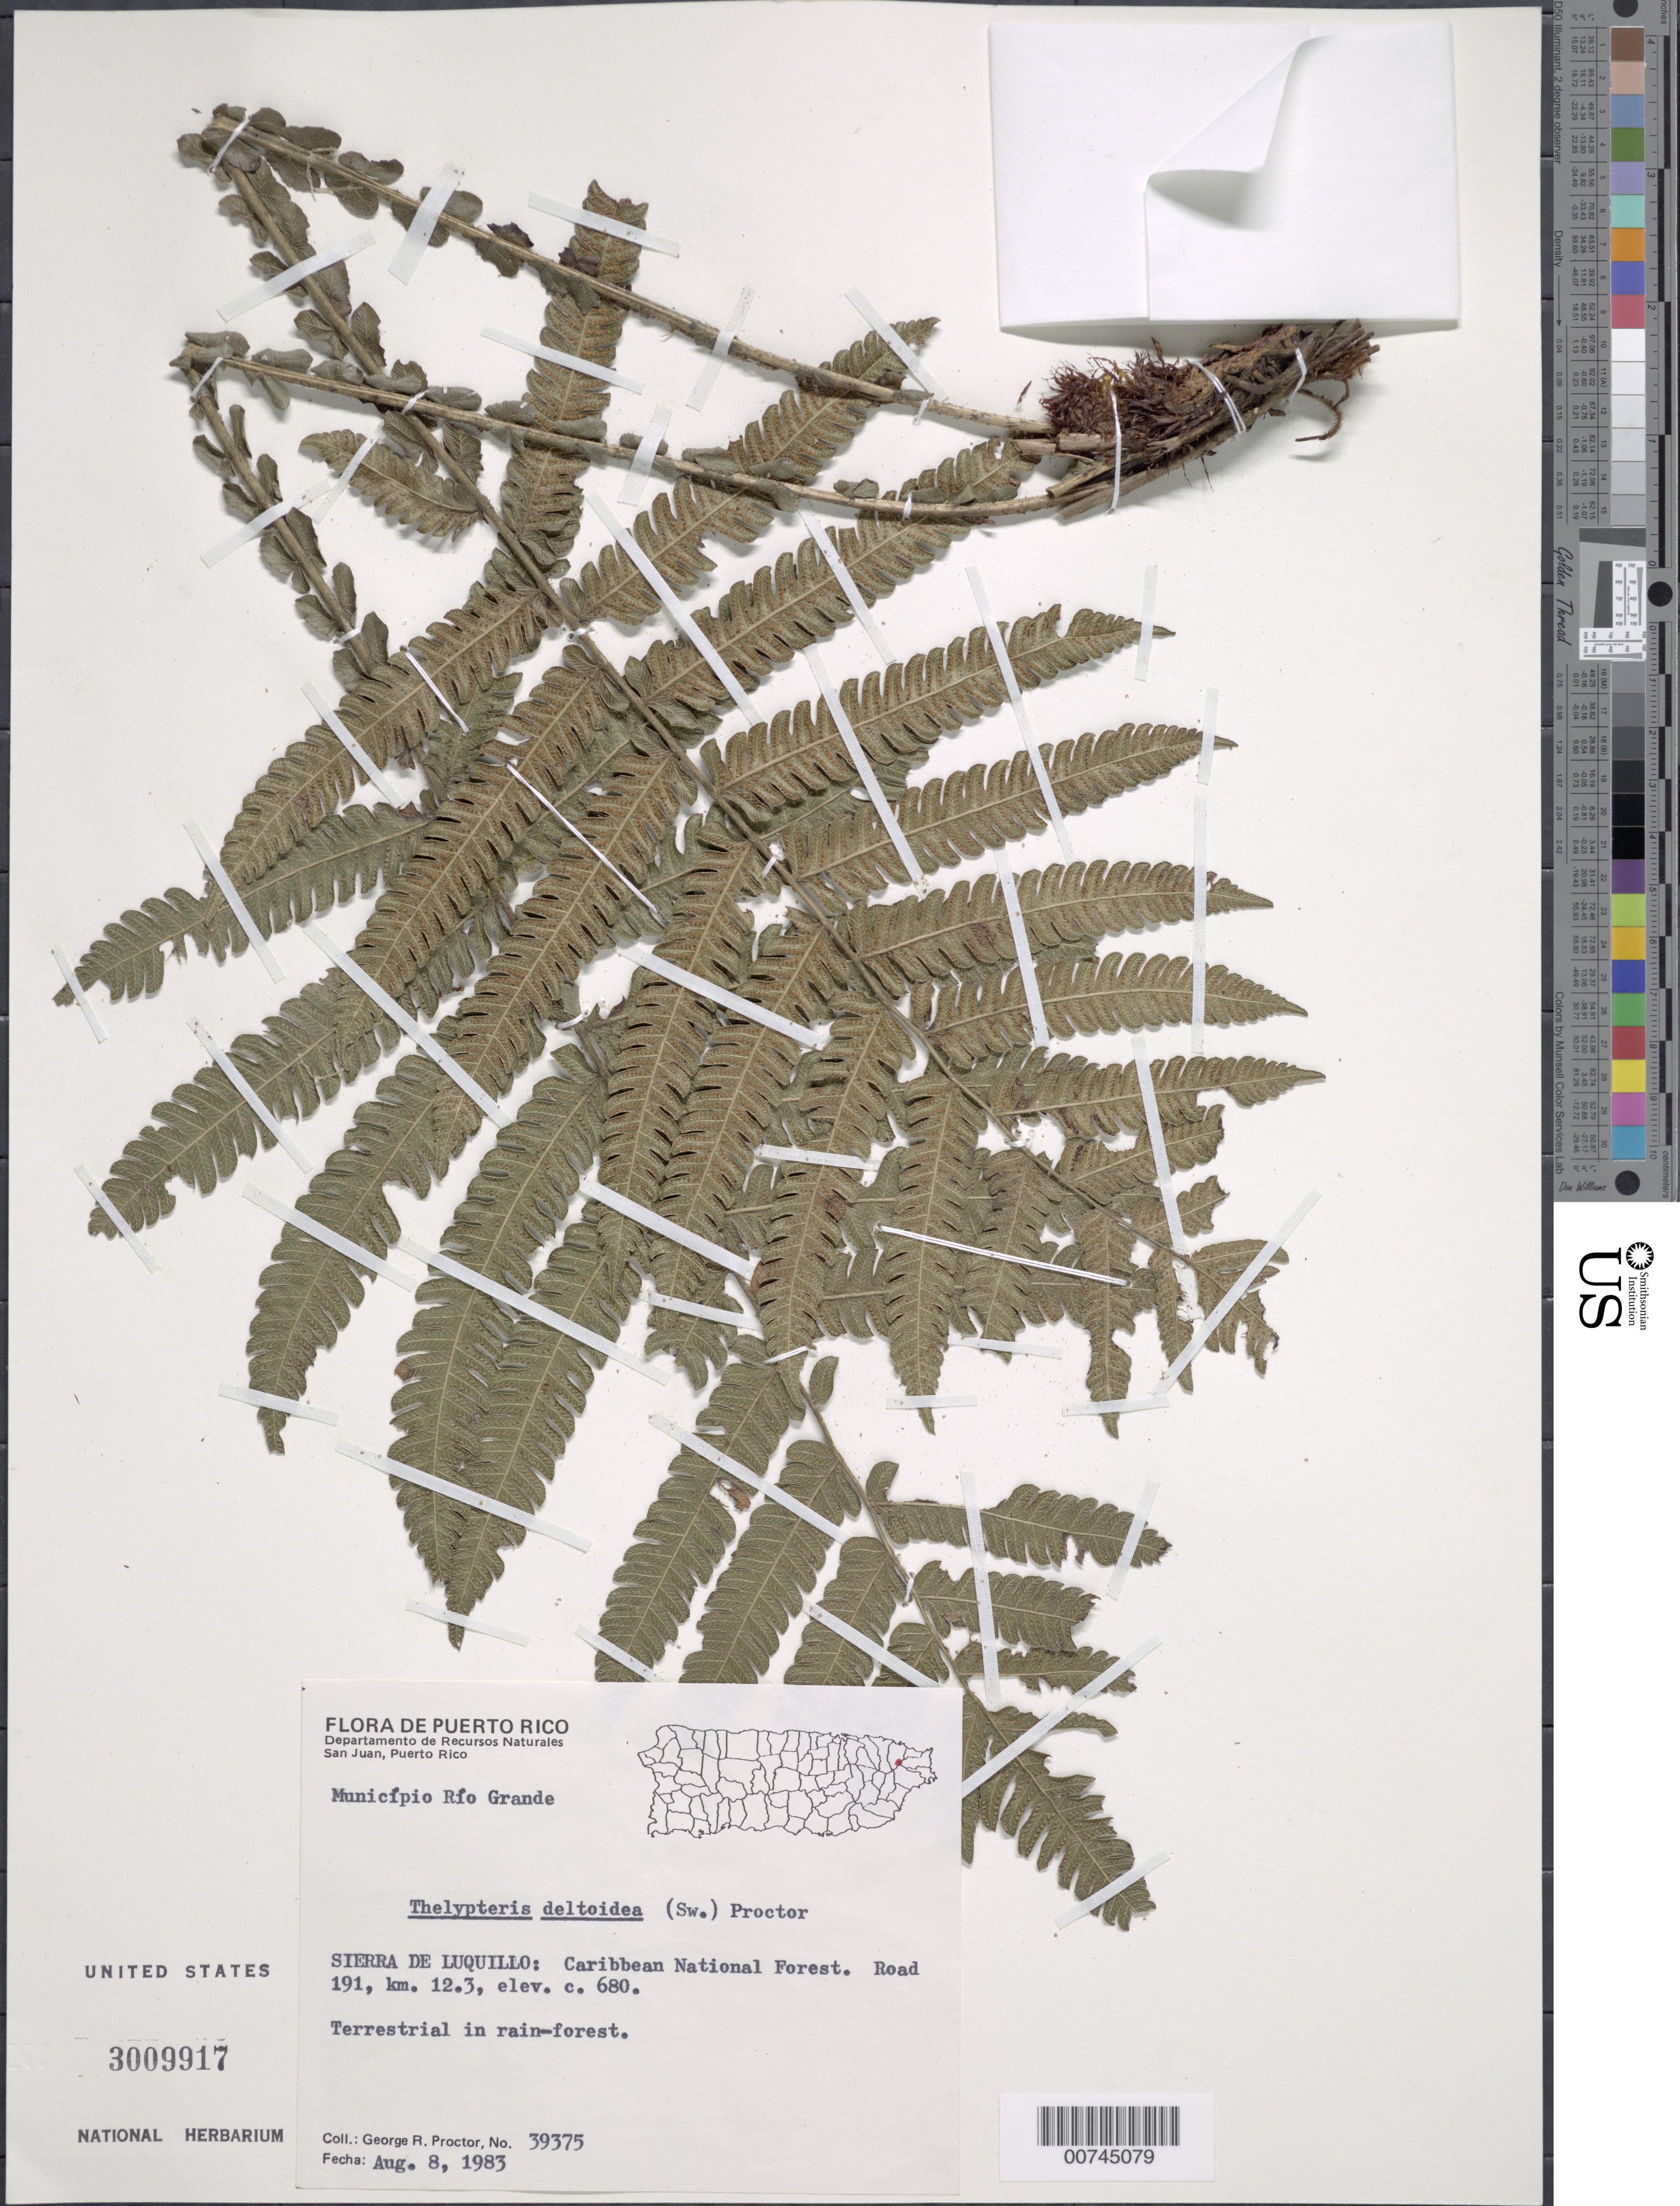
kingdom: Plantae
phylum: Tracheophyta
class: Polypodiopsida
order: Polypodiales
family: Thelypteridaceae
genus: Steiropteris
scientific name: Steiropteris deltoidea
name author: (Sw.) Pic. Serm.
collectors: G. R. Proctor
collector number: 39375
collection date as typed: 08 Aug 1983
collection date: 1983-08-08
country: Puerto Rico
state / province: Río Grande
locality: Sierra de Luquillo: Caribean National Forest. Road 191, km 12.3. Municipio Río Grande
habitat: Terrestrial in rain-forest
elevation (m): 680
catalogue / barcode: US 3009917